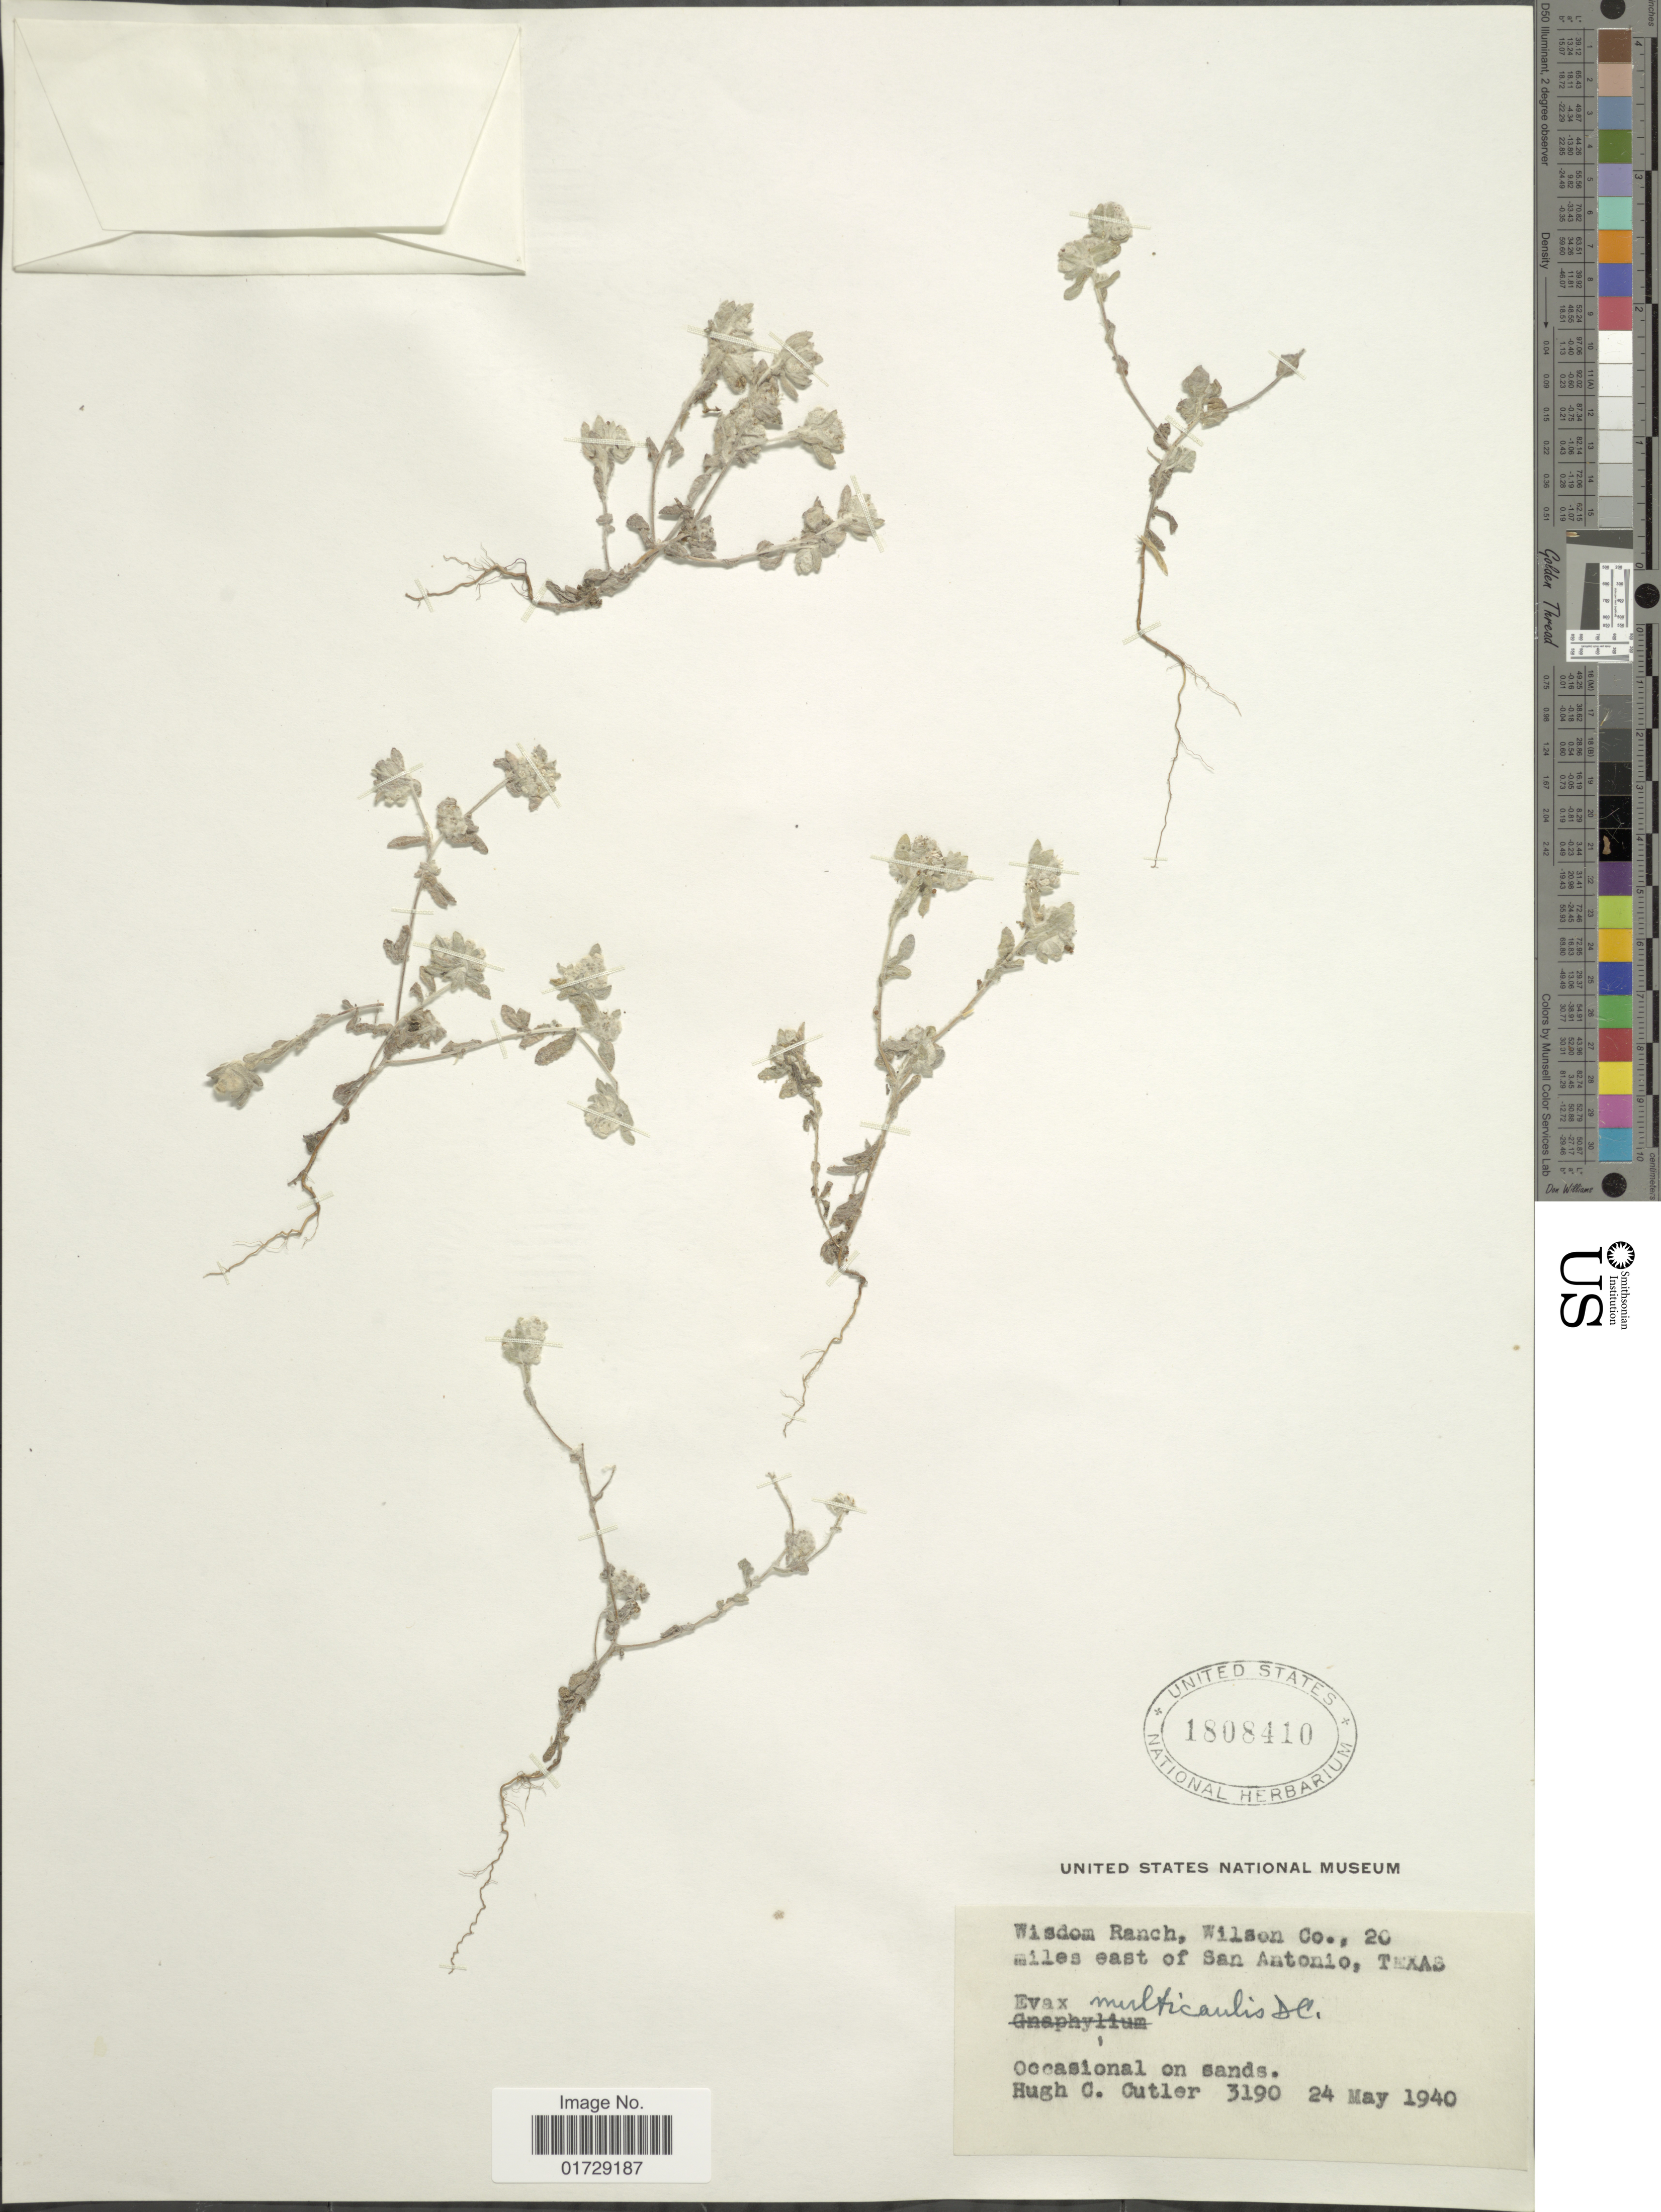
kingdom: Plantae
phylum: Tracheophyta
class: Magnoliopsida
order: Asterales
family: Asteraceae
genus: Evax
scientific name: Evax multicaulis var. multicaulis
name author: DC.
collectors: H. C. Cutler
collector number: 3190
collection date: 1940-05-24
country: United States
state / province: Texas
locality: Wisdom Ranch, Wilson Co., 20 miles east of San Antonio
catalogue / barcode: US 1808410